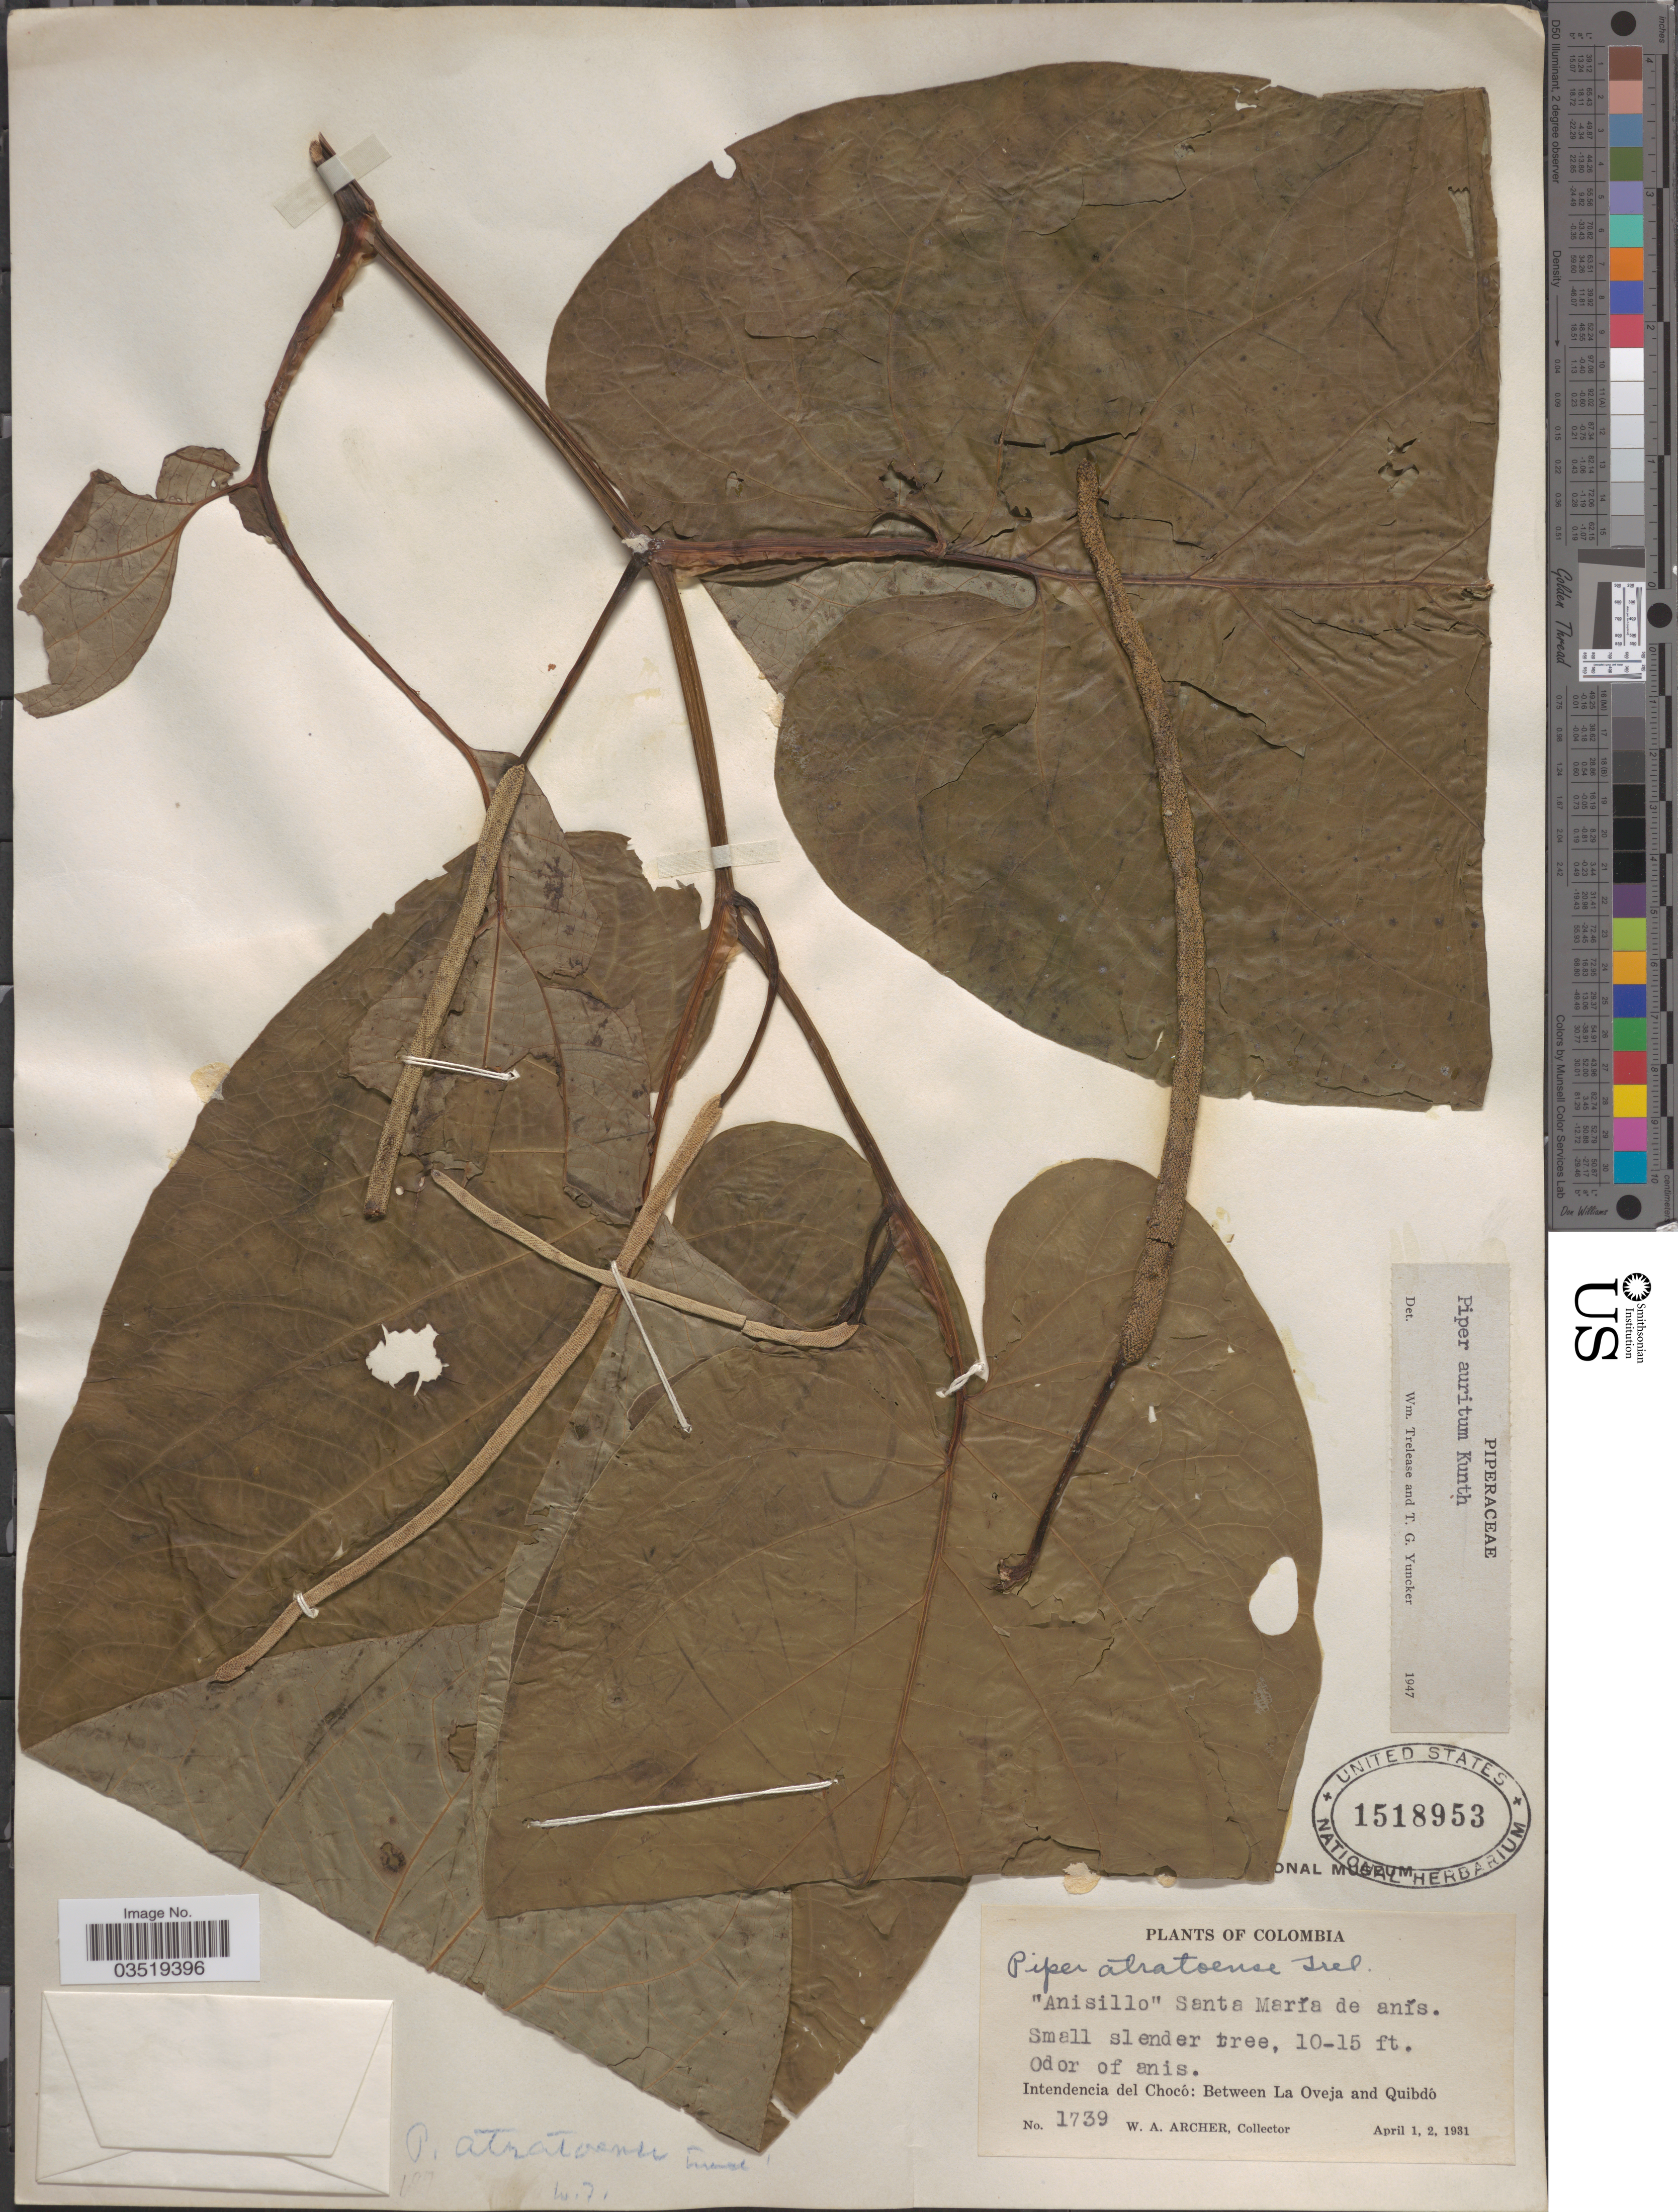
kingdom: Plantae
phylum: Tracheophyta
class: Magnoliopsida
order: Piperales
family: Piperaceae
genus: Piper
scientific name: Piper auritum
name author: Kunth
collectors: W. Archer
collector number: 1739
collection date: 1931-04-01/1931-04-02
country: Colombia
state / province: Chocó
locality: Intendencia del Chocó: Between La Oveja and Quibdó.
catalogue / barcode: US 1518953